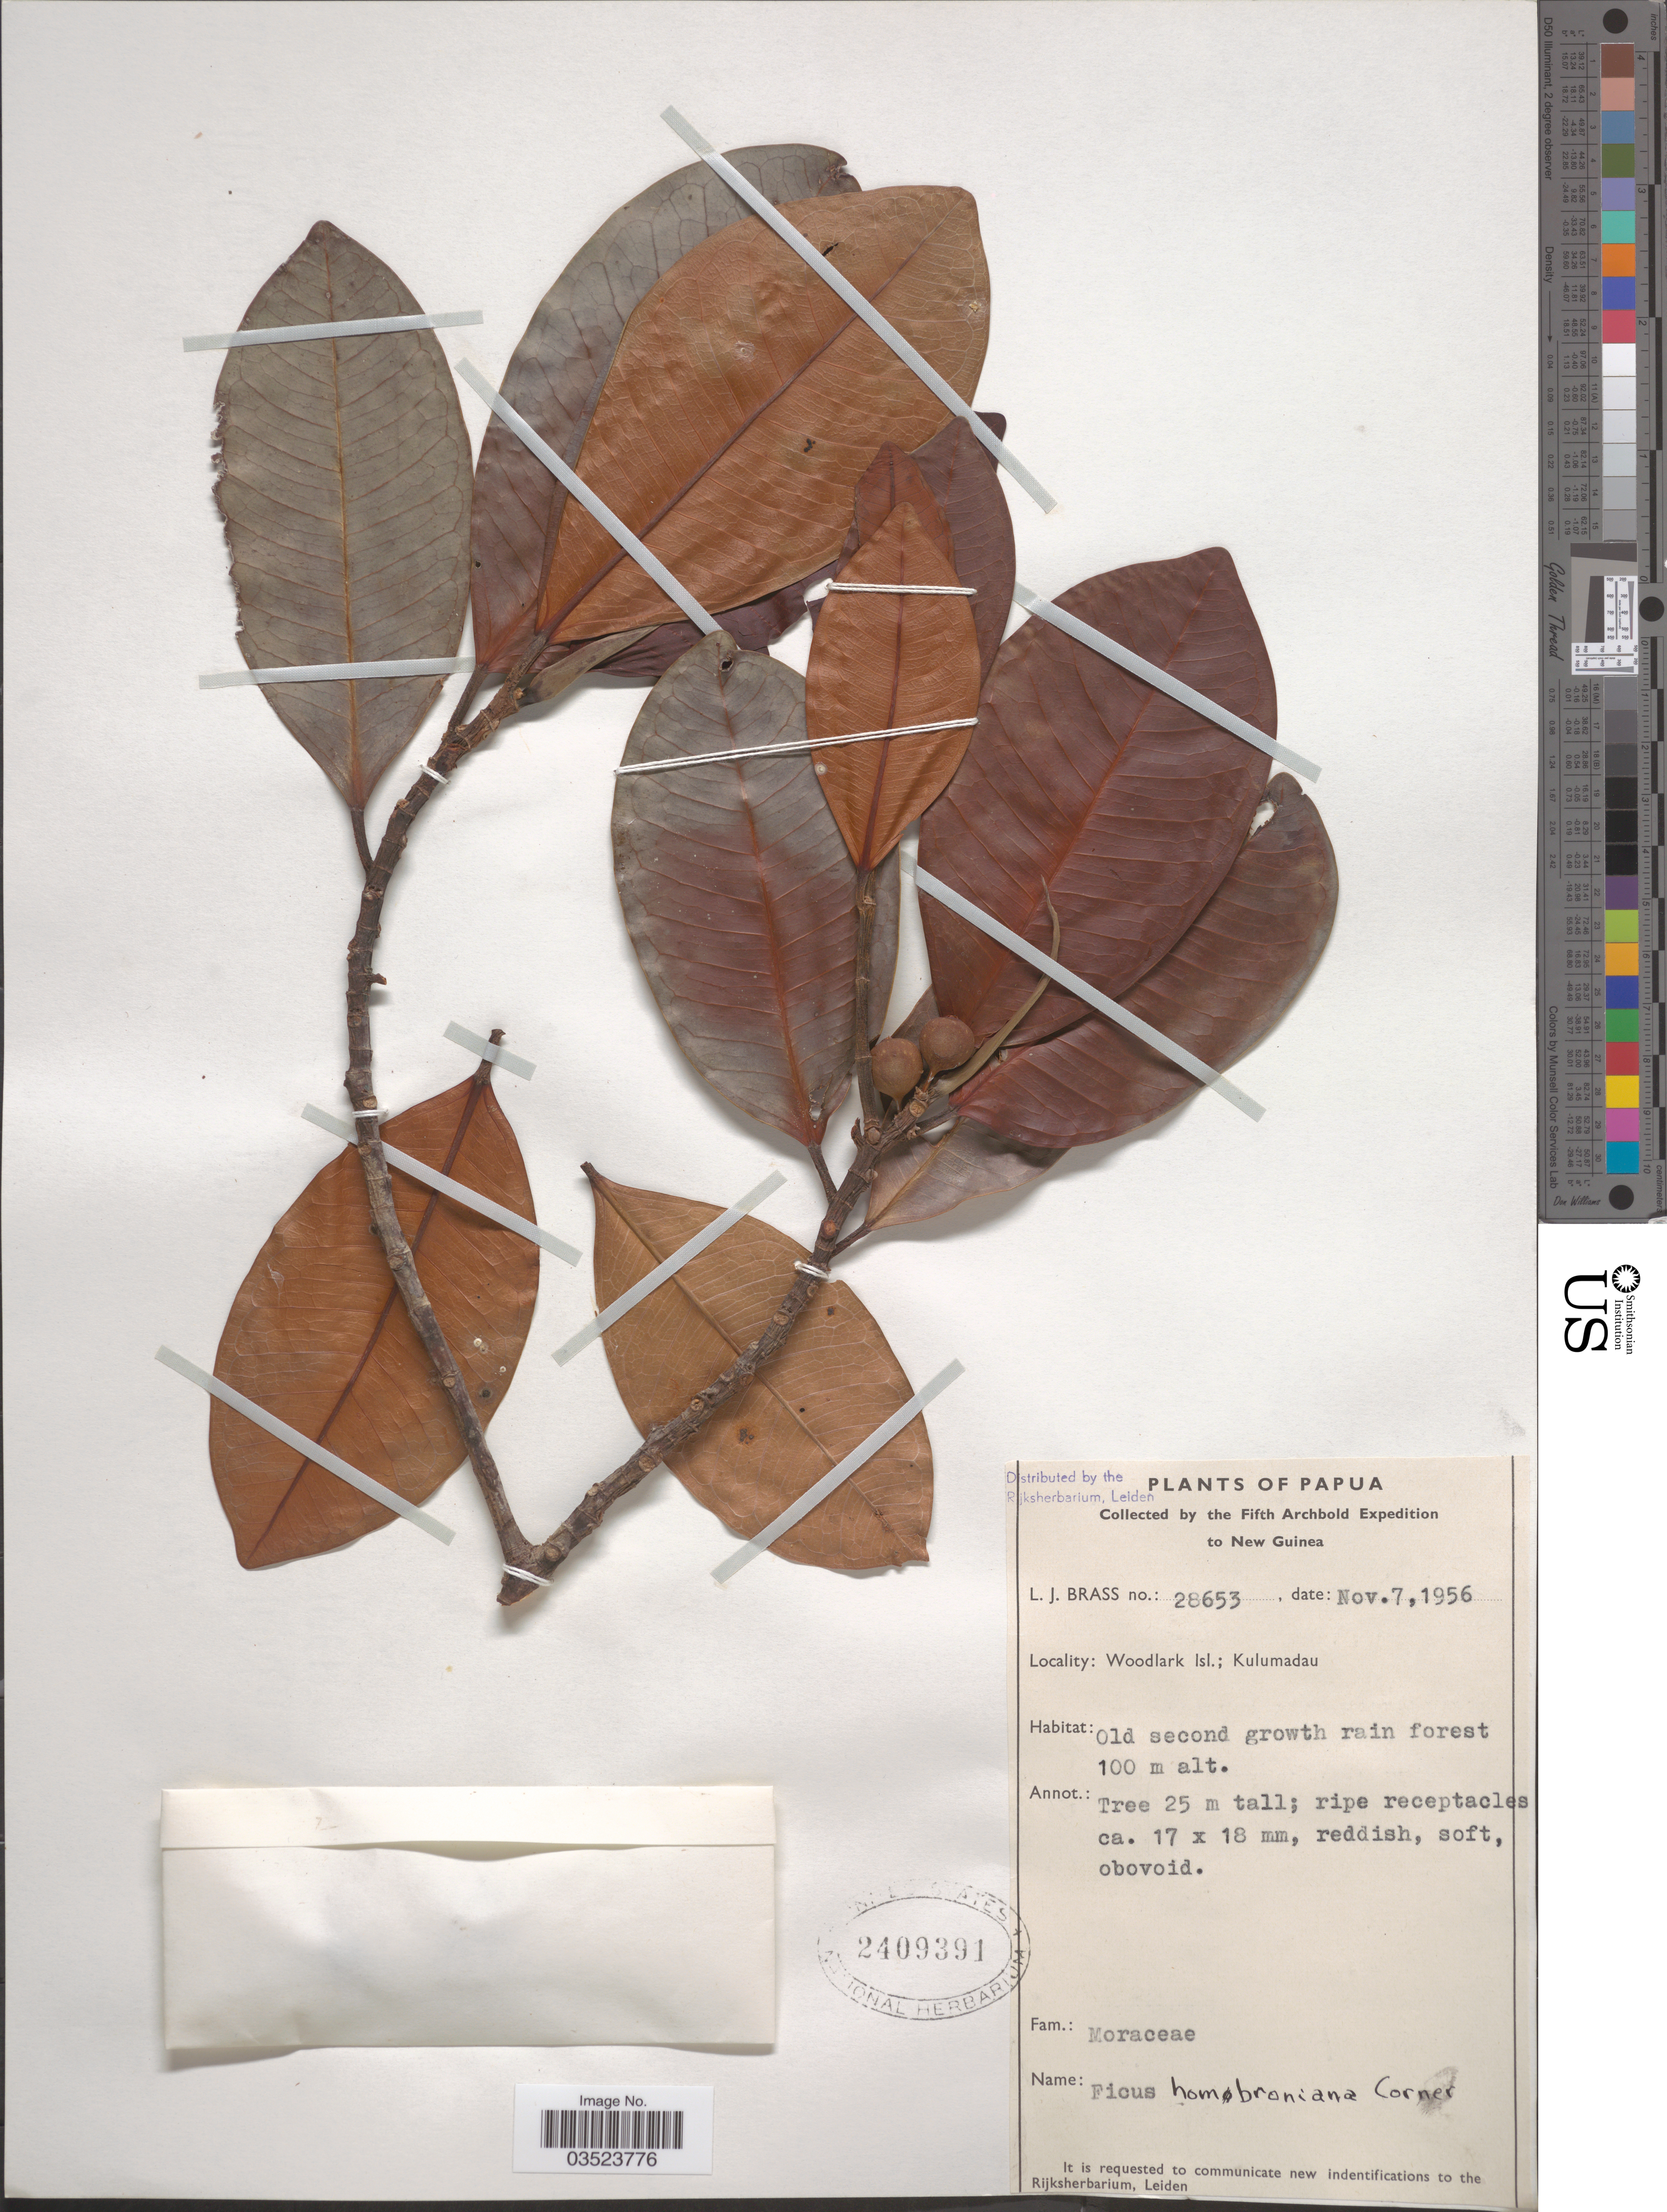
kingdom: Plantae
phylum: Tracheophyta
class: Magnoliopsida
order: Rosales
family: Moraceae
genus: Ficus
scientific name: Ficus hombroniana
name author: Corner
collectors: L. J. Brass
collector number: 28653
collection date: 1956-11-07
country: Papua New Guinea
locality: Woodlark Isl.; Kulumadau. New Guinea.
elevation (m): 100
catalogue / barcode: US 2409391